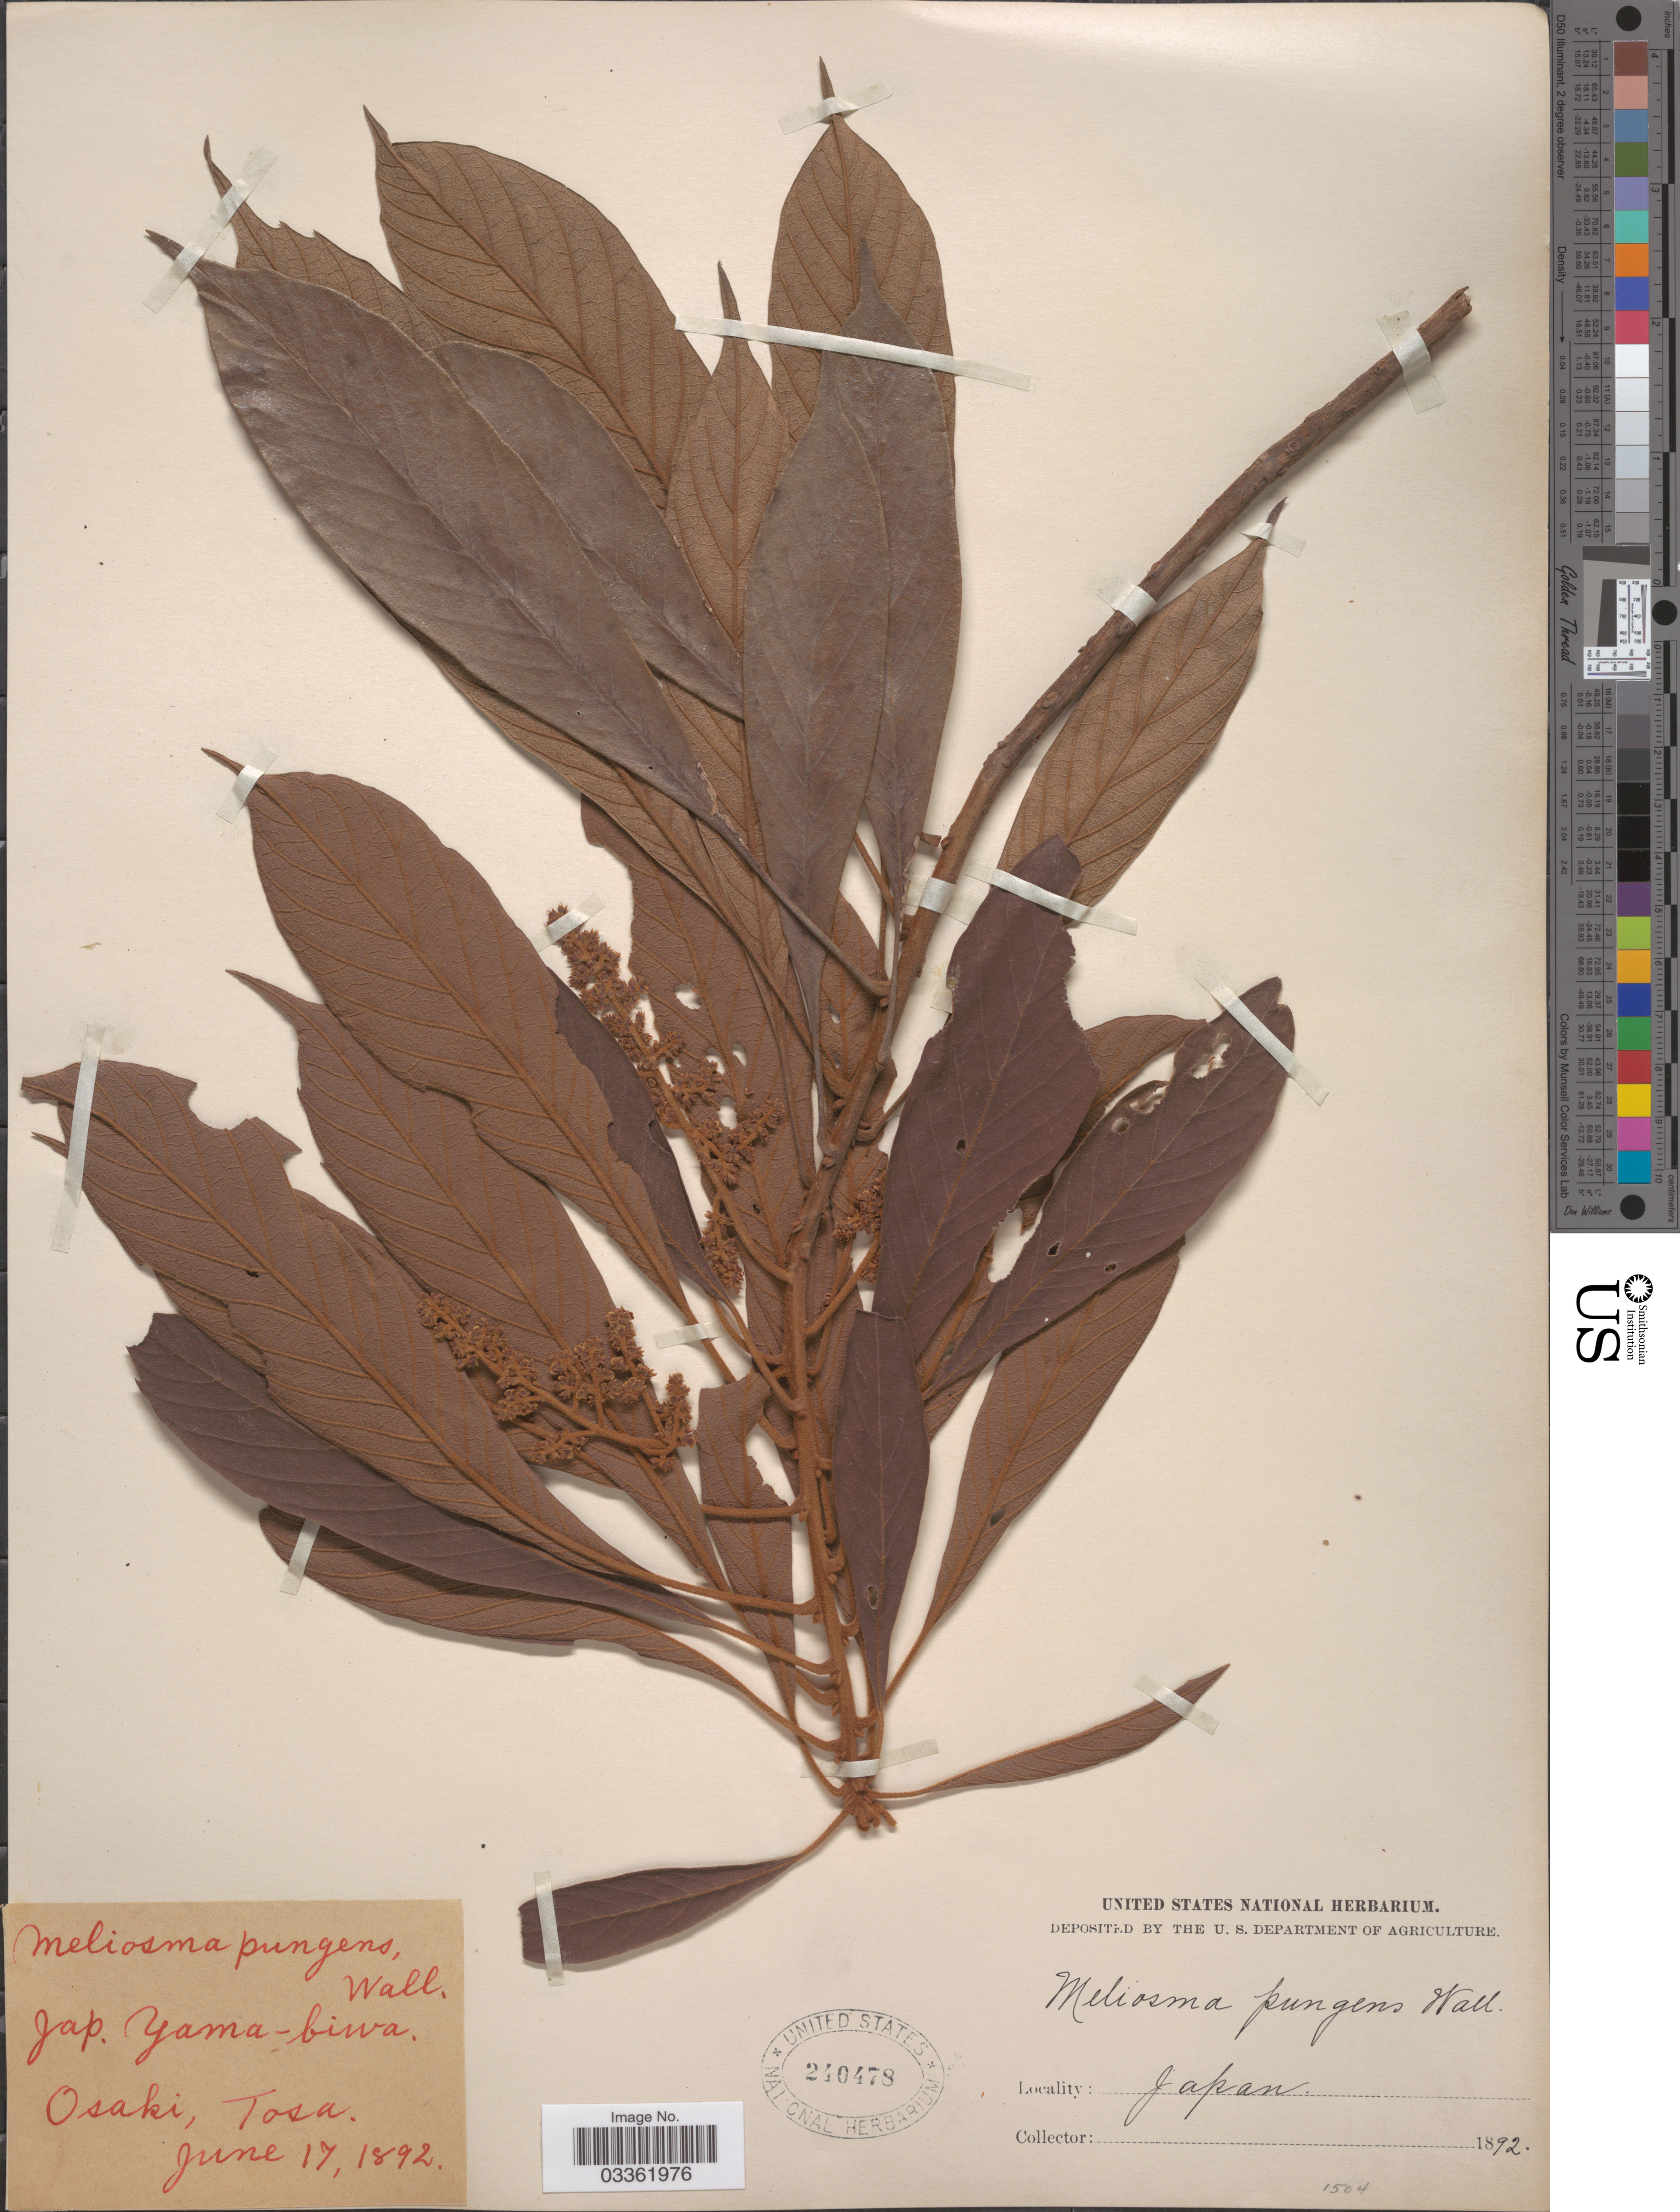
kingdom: Plantae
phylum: Tracheophyta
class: Magnoliopsida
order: Proteales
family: Sabiaceae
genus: Meliosma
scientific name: Meliosma yunnanensis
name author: Franch.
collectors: ex herb. United States National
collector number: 1504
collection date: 1892-06-17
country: Japan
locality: Osaki, Tosa.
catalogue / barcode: US 240478